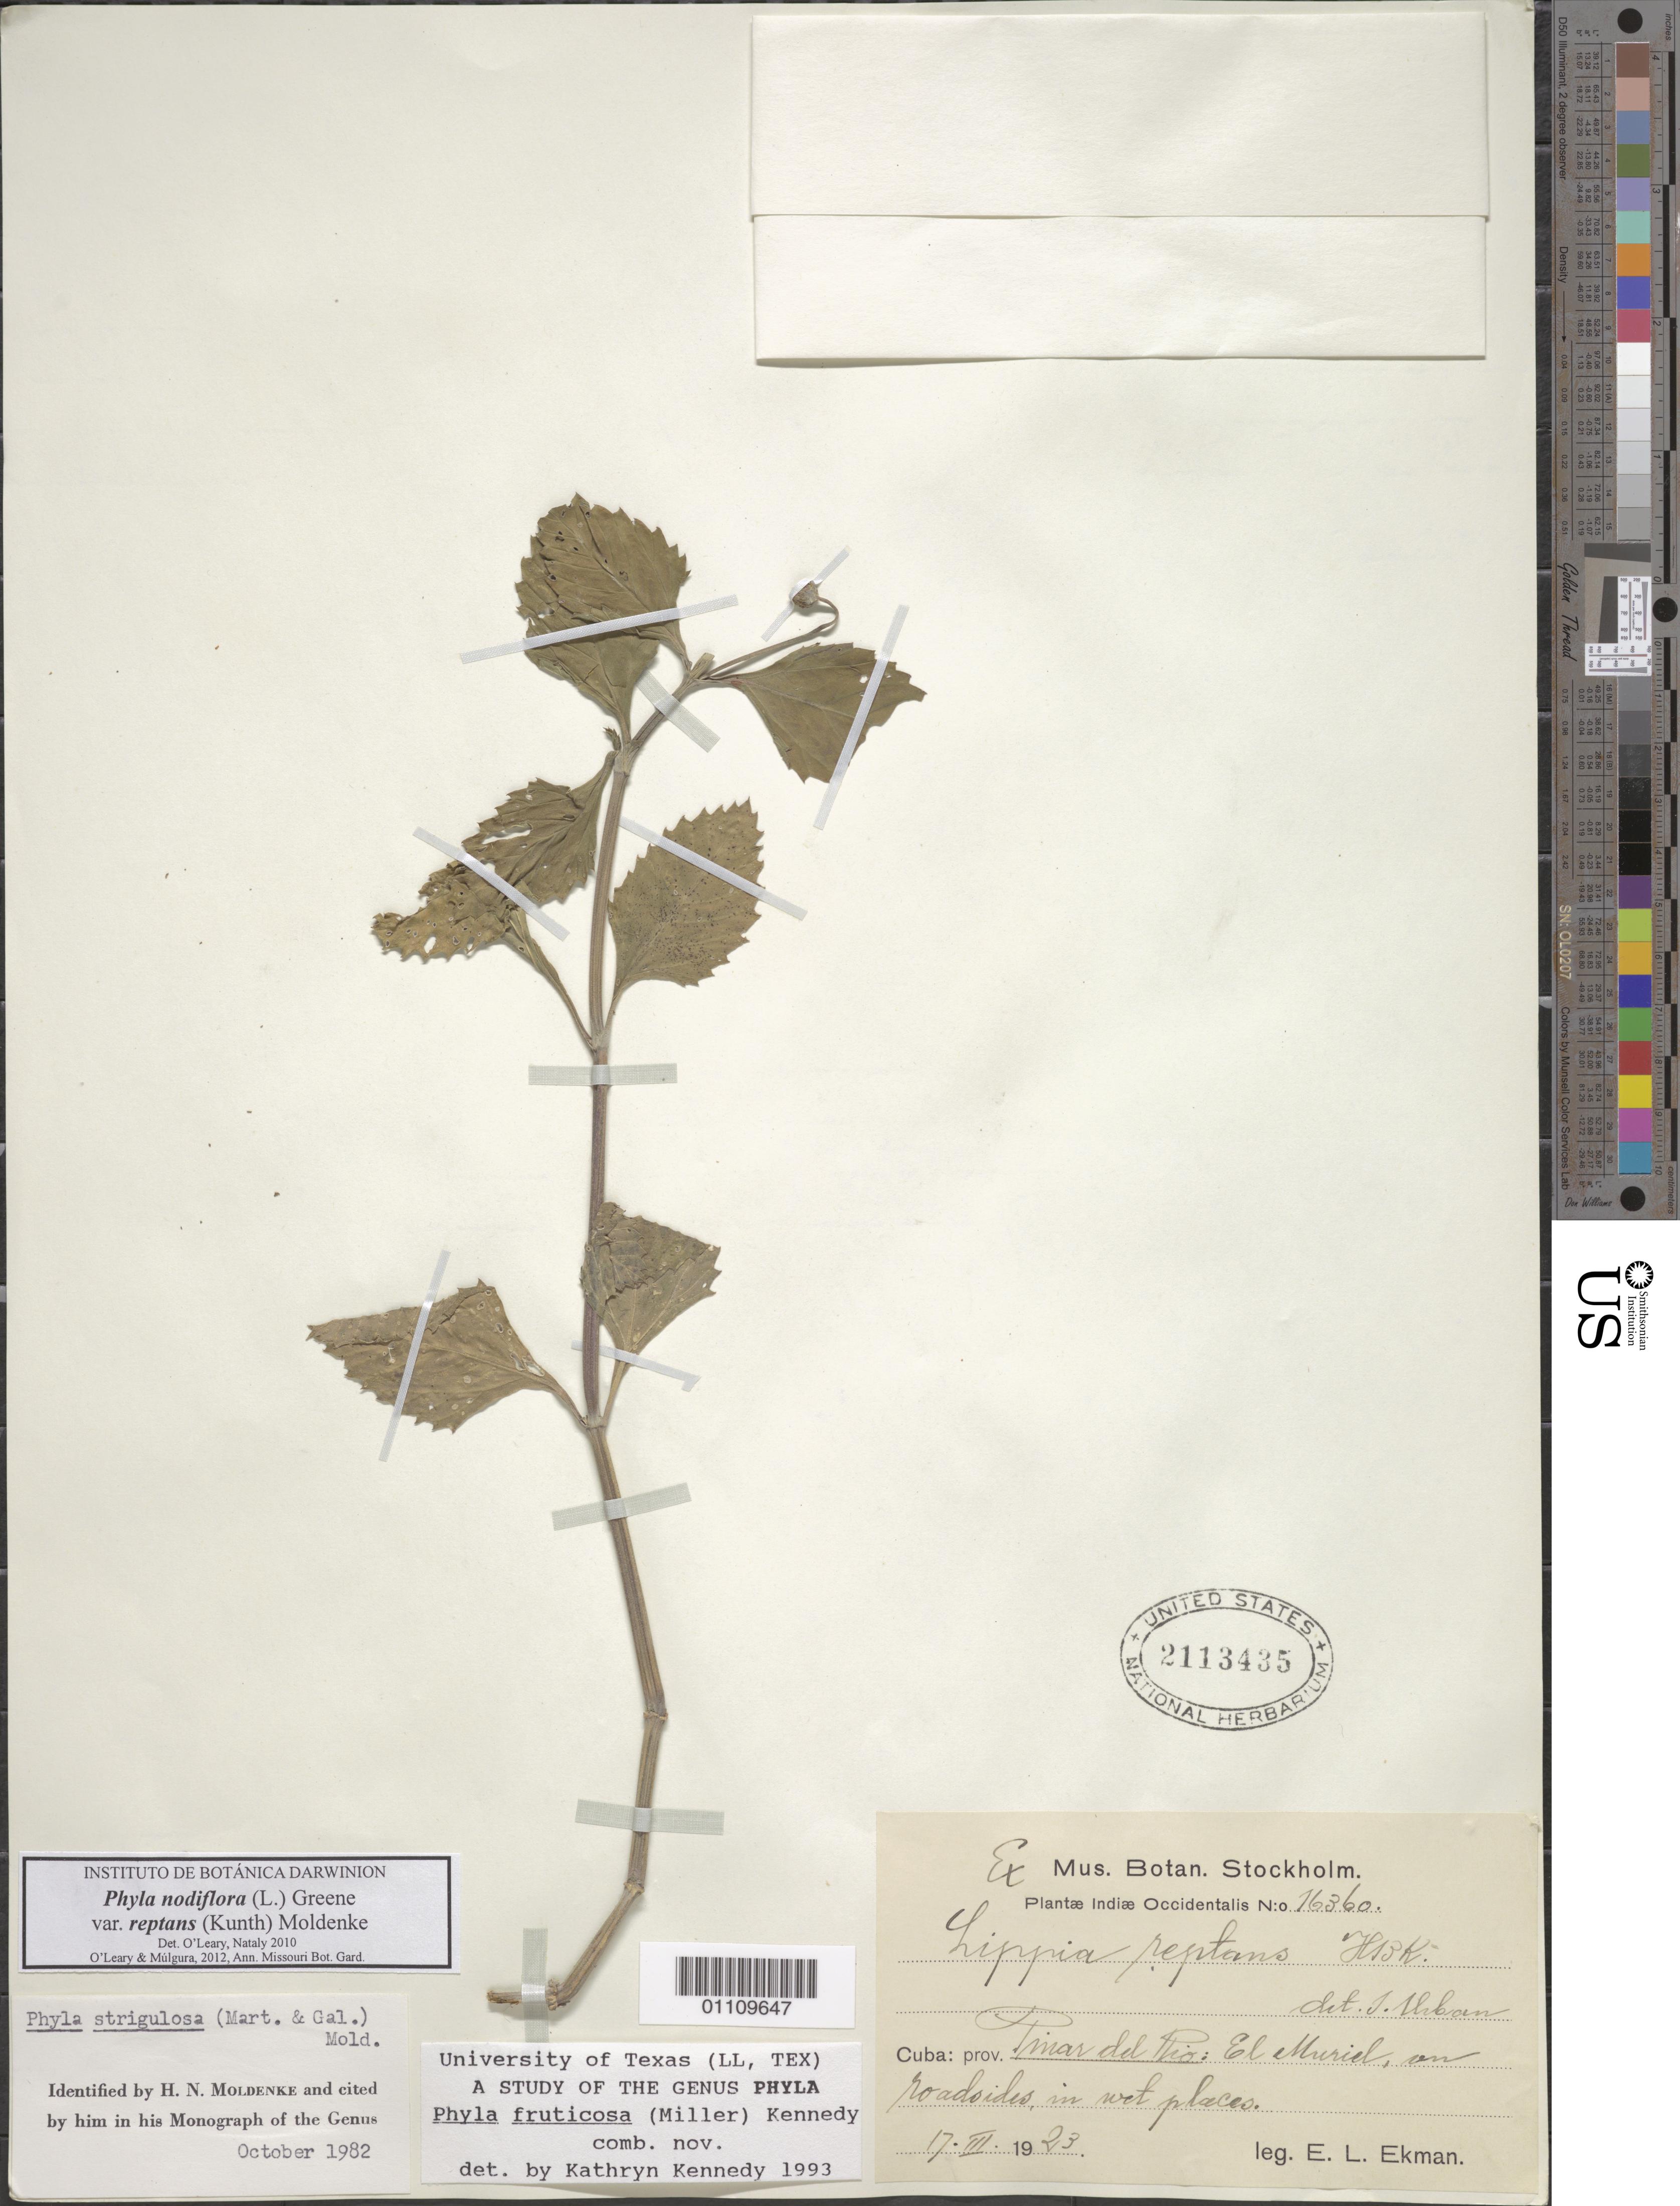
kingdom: Plantae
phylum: Tracheophyta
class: Magnoliopsida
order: Lamiales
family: Verbenaceae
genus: Phyla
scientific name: Phyla nodiflora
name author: (L.) Greene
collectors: E. L. Ekman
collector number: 16360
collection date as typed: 17 Mar 1923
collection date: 1923-03-17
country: Cuba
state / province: Pinar del Río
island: Cuba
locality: El Muriel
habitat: Roadsides, in wet places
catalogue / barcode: US 2113435